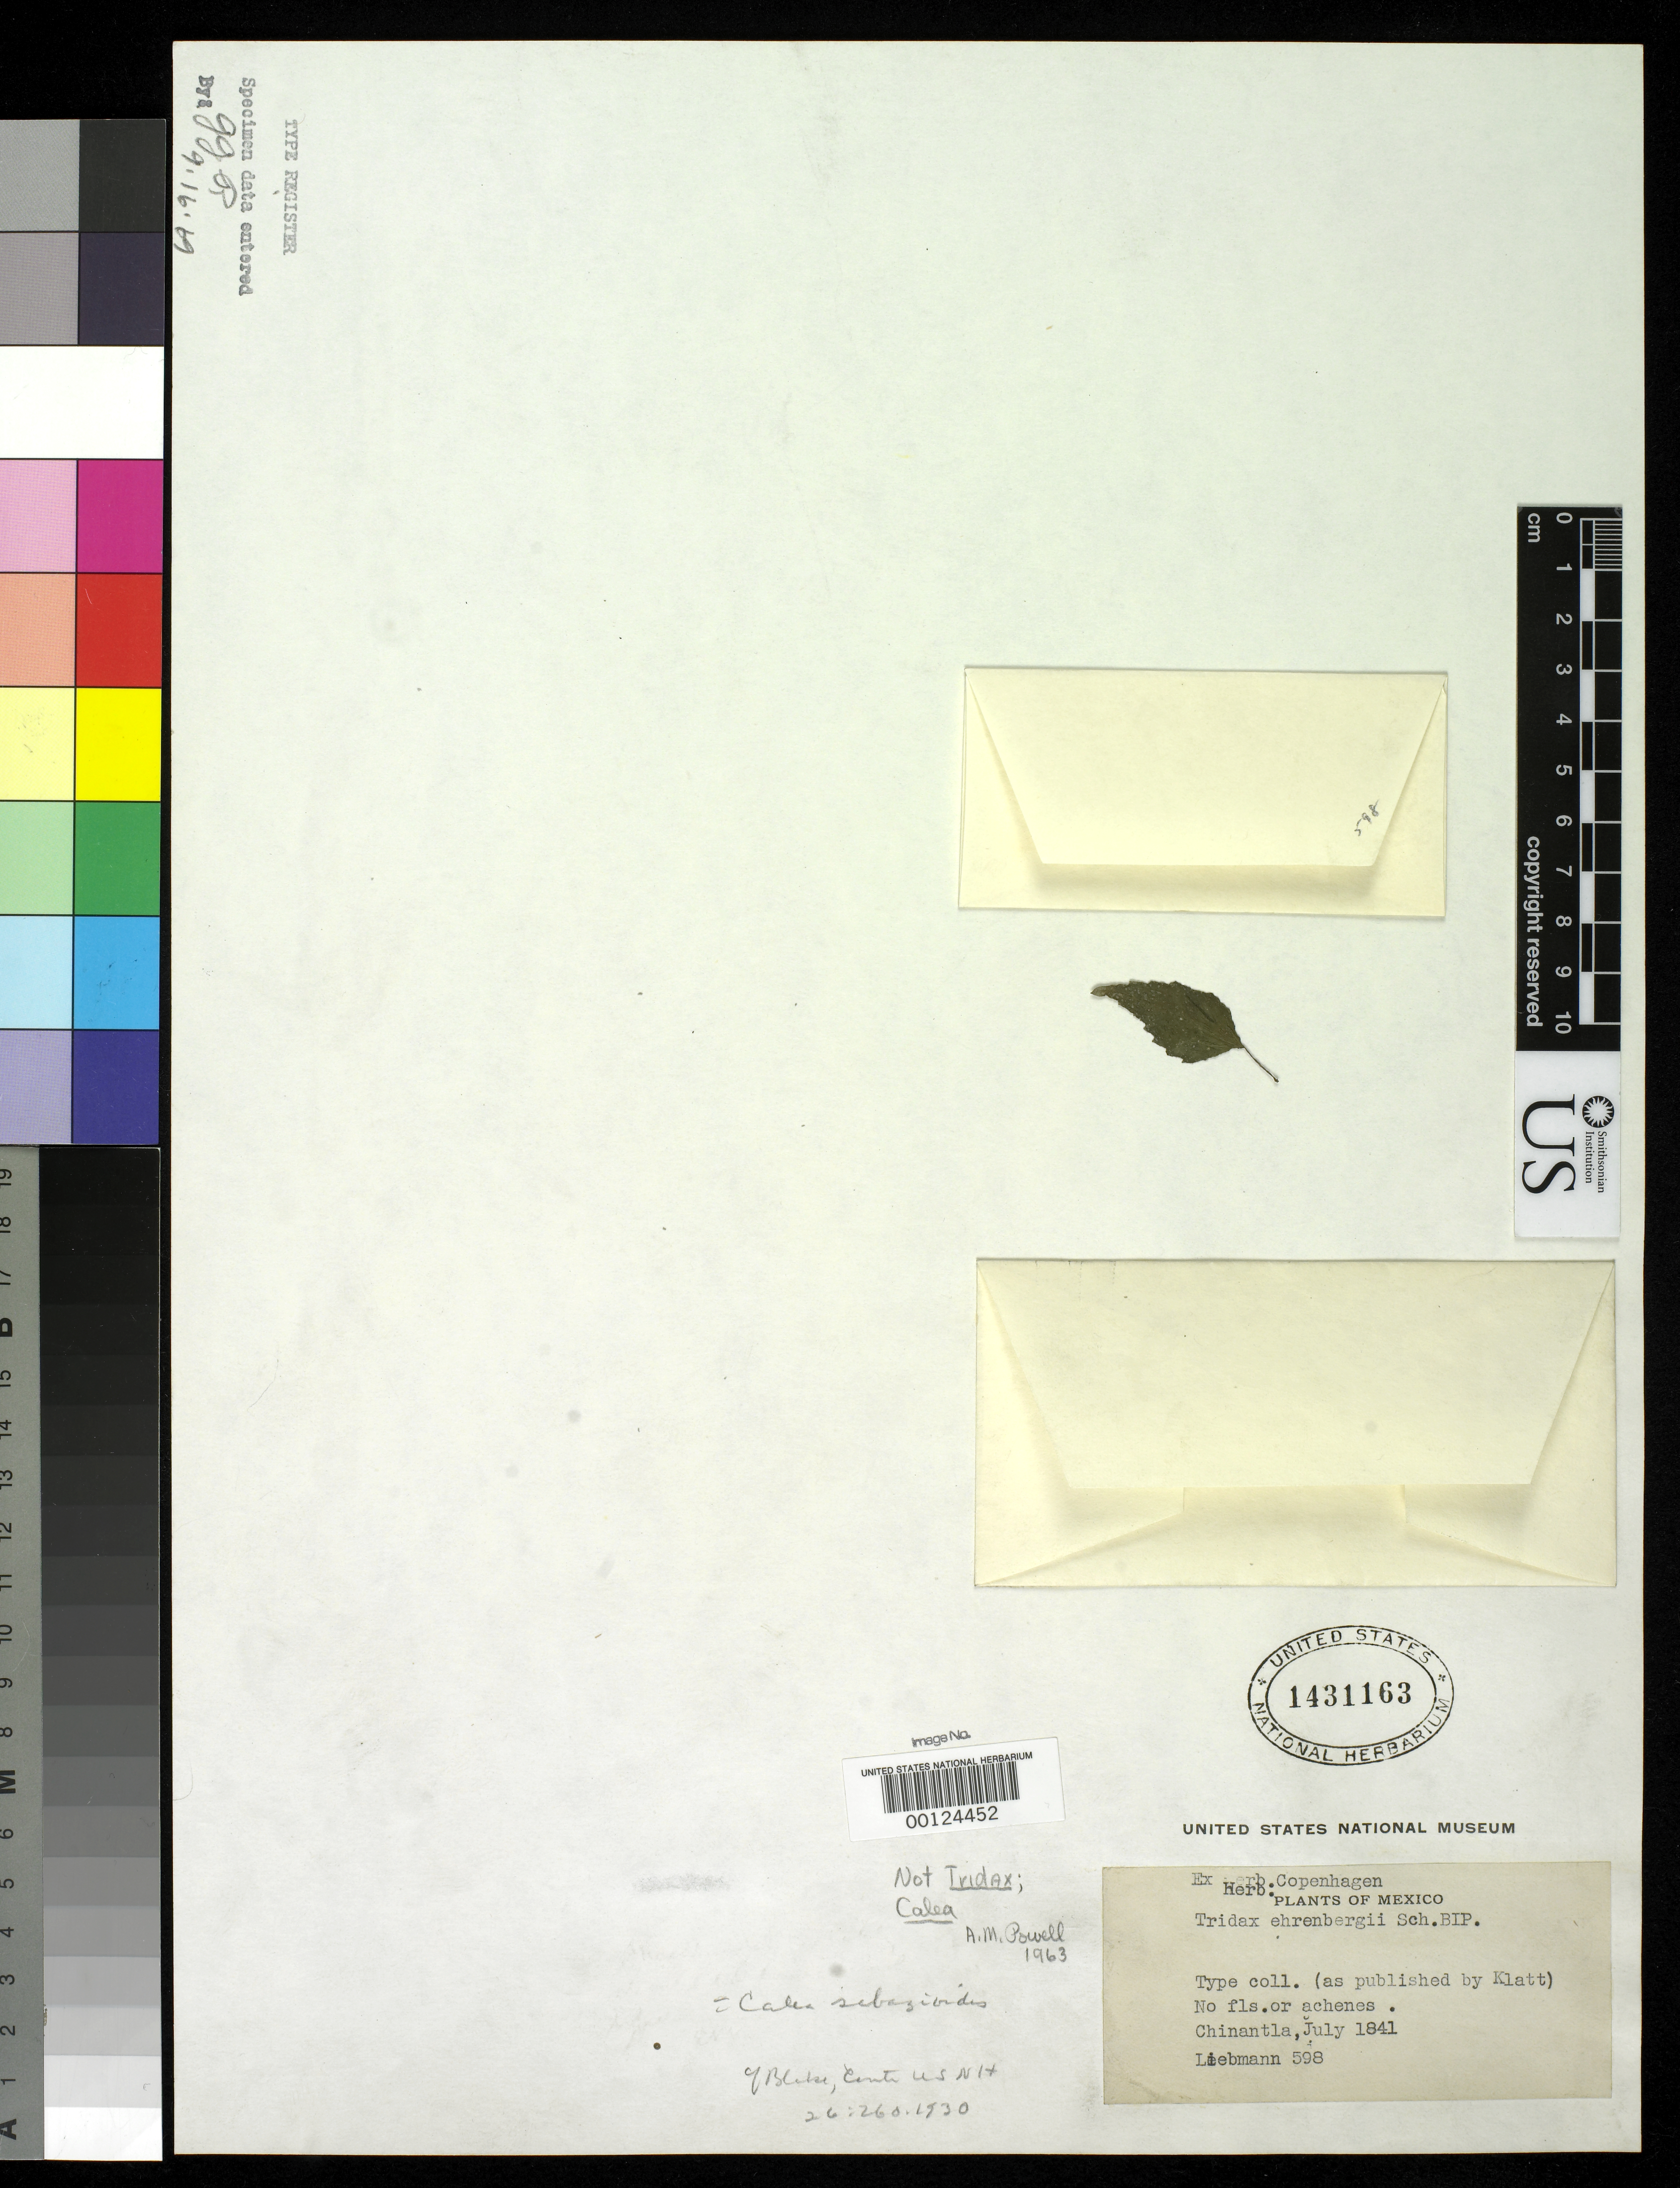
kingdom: Plantae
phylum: Tracheophyta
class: Magnoliopsida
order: Asterales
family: Asteraceae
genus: Tridax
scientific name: Tridax ehrenbergii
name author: Sch. Bip. ex Klatt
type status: Type Fragment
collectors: F. M. Liebmann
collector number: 598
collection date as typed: Jul 1841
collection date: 1841-07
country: Mexico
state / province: Oaxaca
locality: Chinantla.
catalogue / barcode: US 1431163